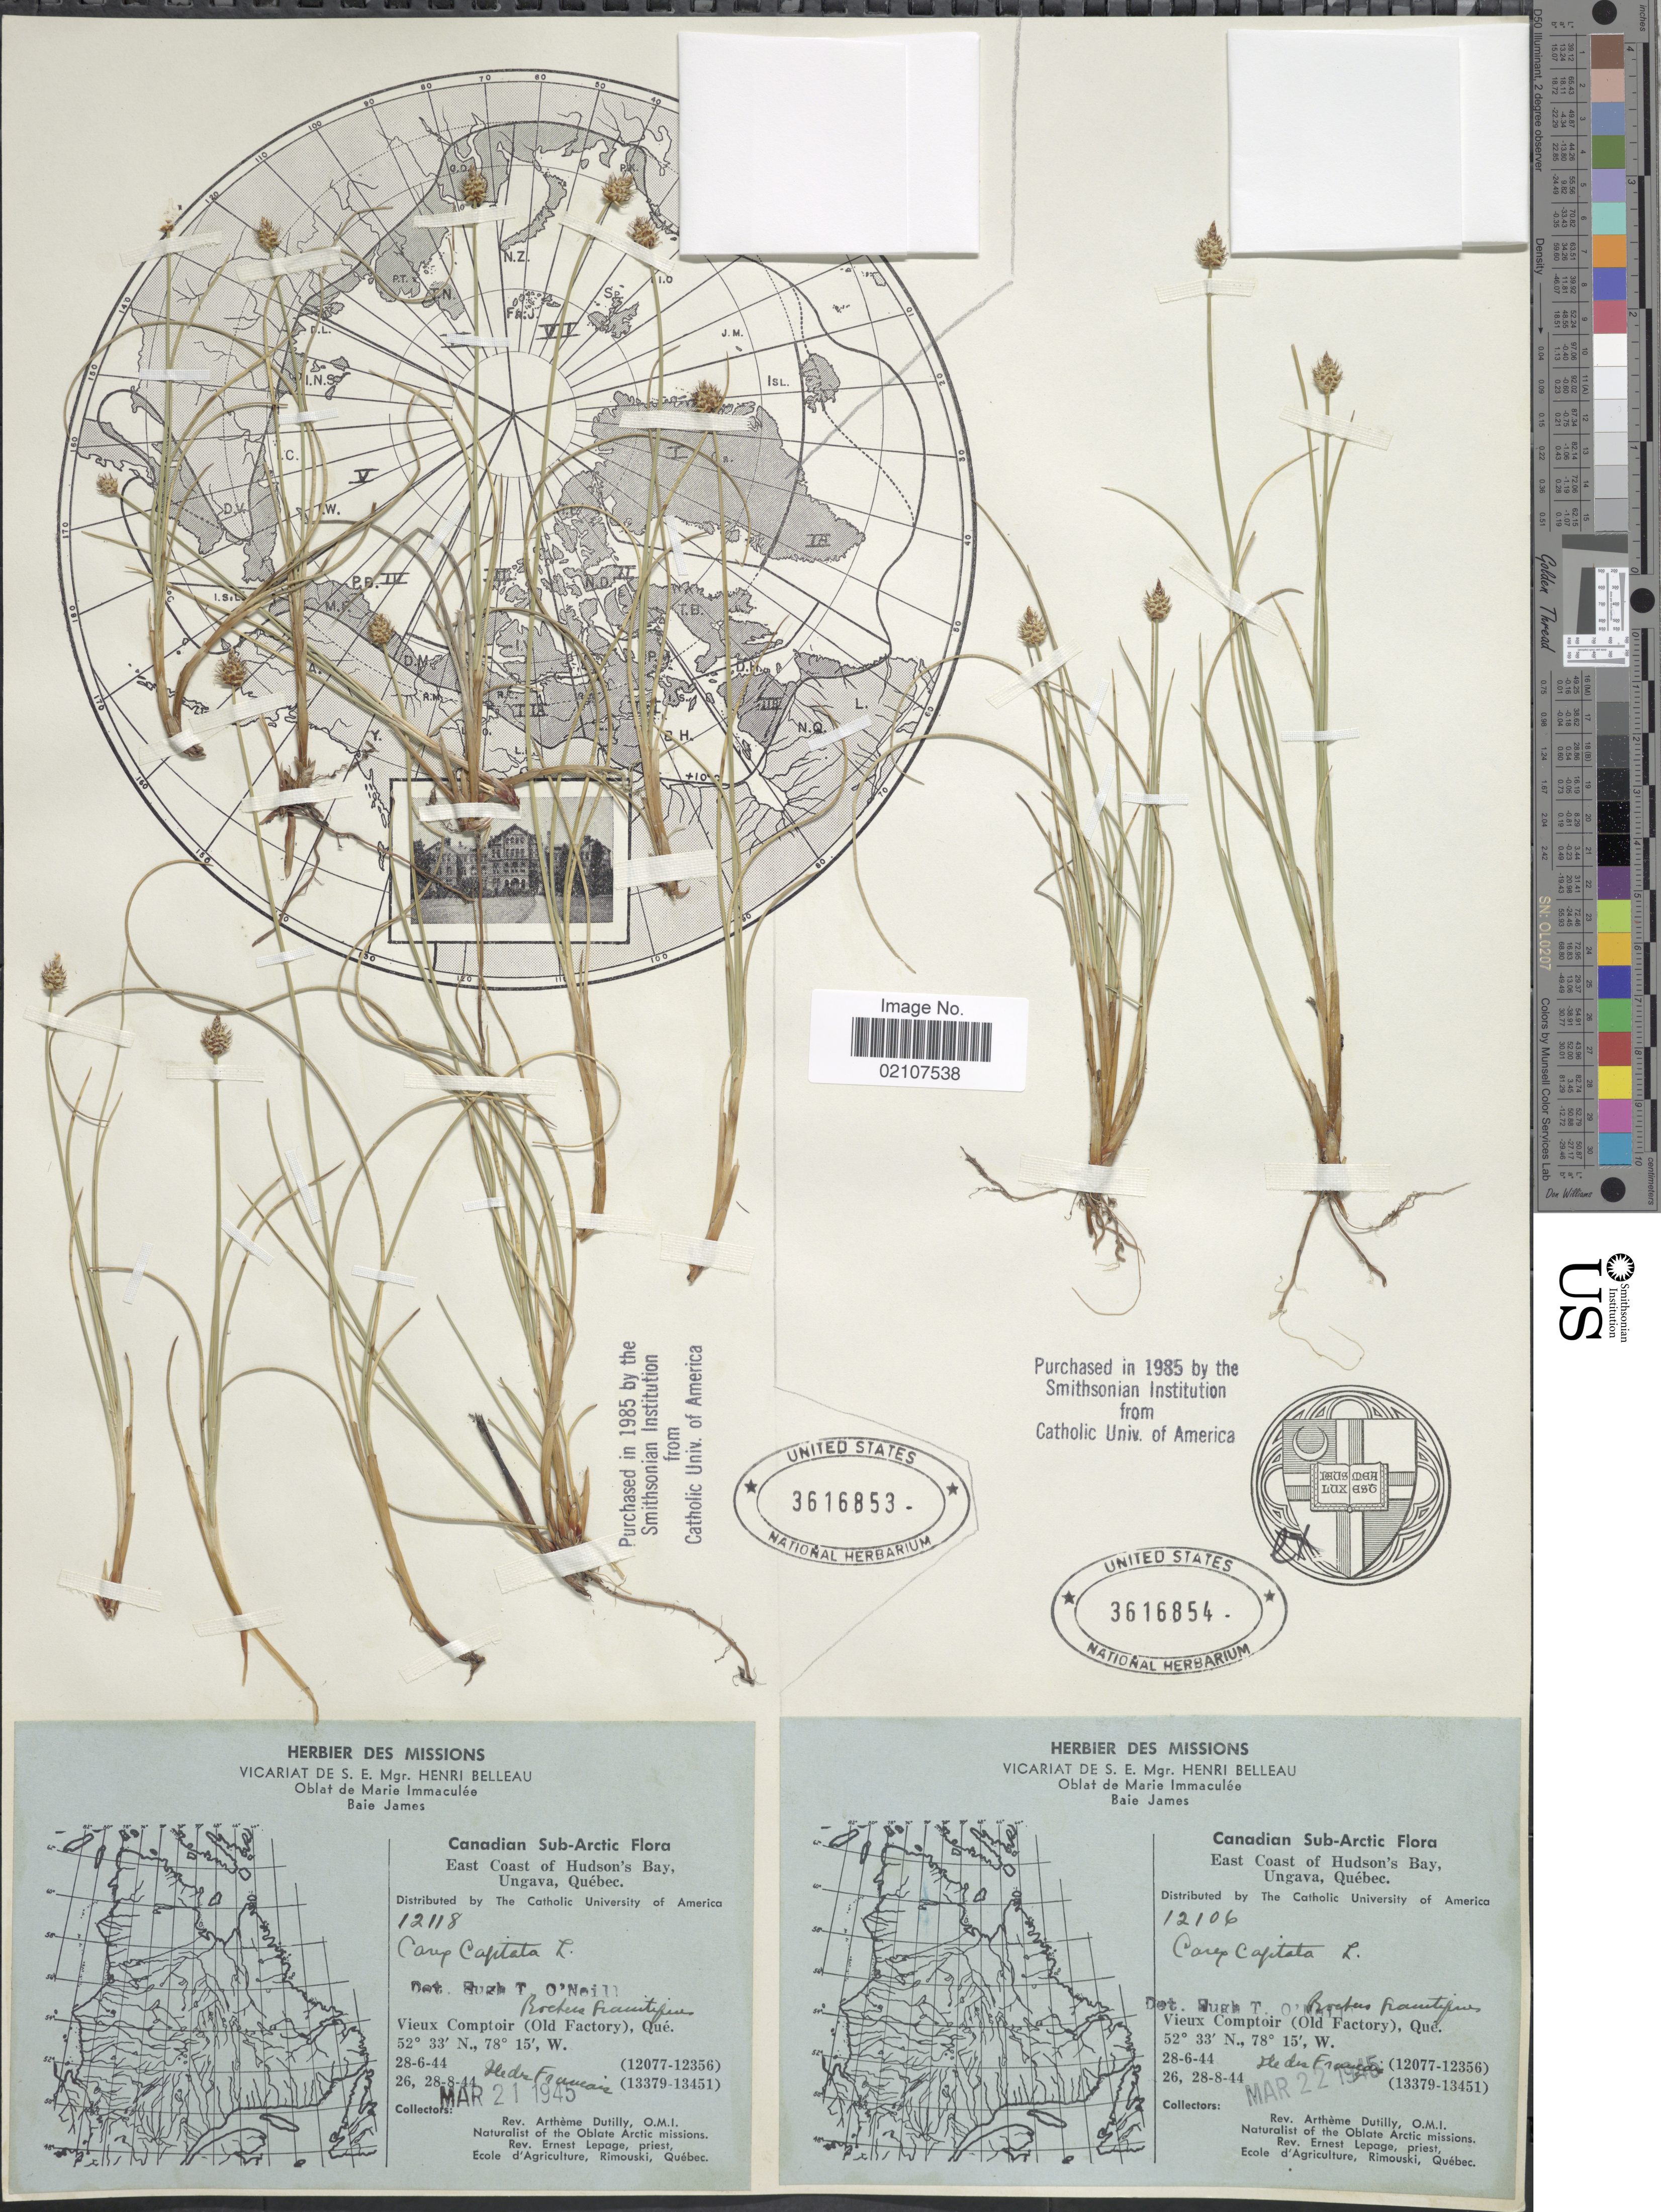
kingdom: Plantae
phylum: Tracheophyta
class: Liliopsida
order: Poales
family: Cyperaceae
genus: Carex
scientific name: Carex capitata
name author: L.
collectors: A. Dutilly & E. Lepage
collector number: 12106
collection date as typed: Transcribed d/m/y: 28/6/44 to 28/8/44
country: Canada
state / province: Quebec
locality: Canadian Sub-Arctic, East Coast of Hudson's Bay, Ungava, Rochers granitiques, Vieux Comptoir (Old Factory), Iles des Francais.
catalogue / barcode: US 3616854-2